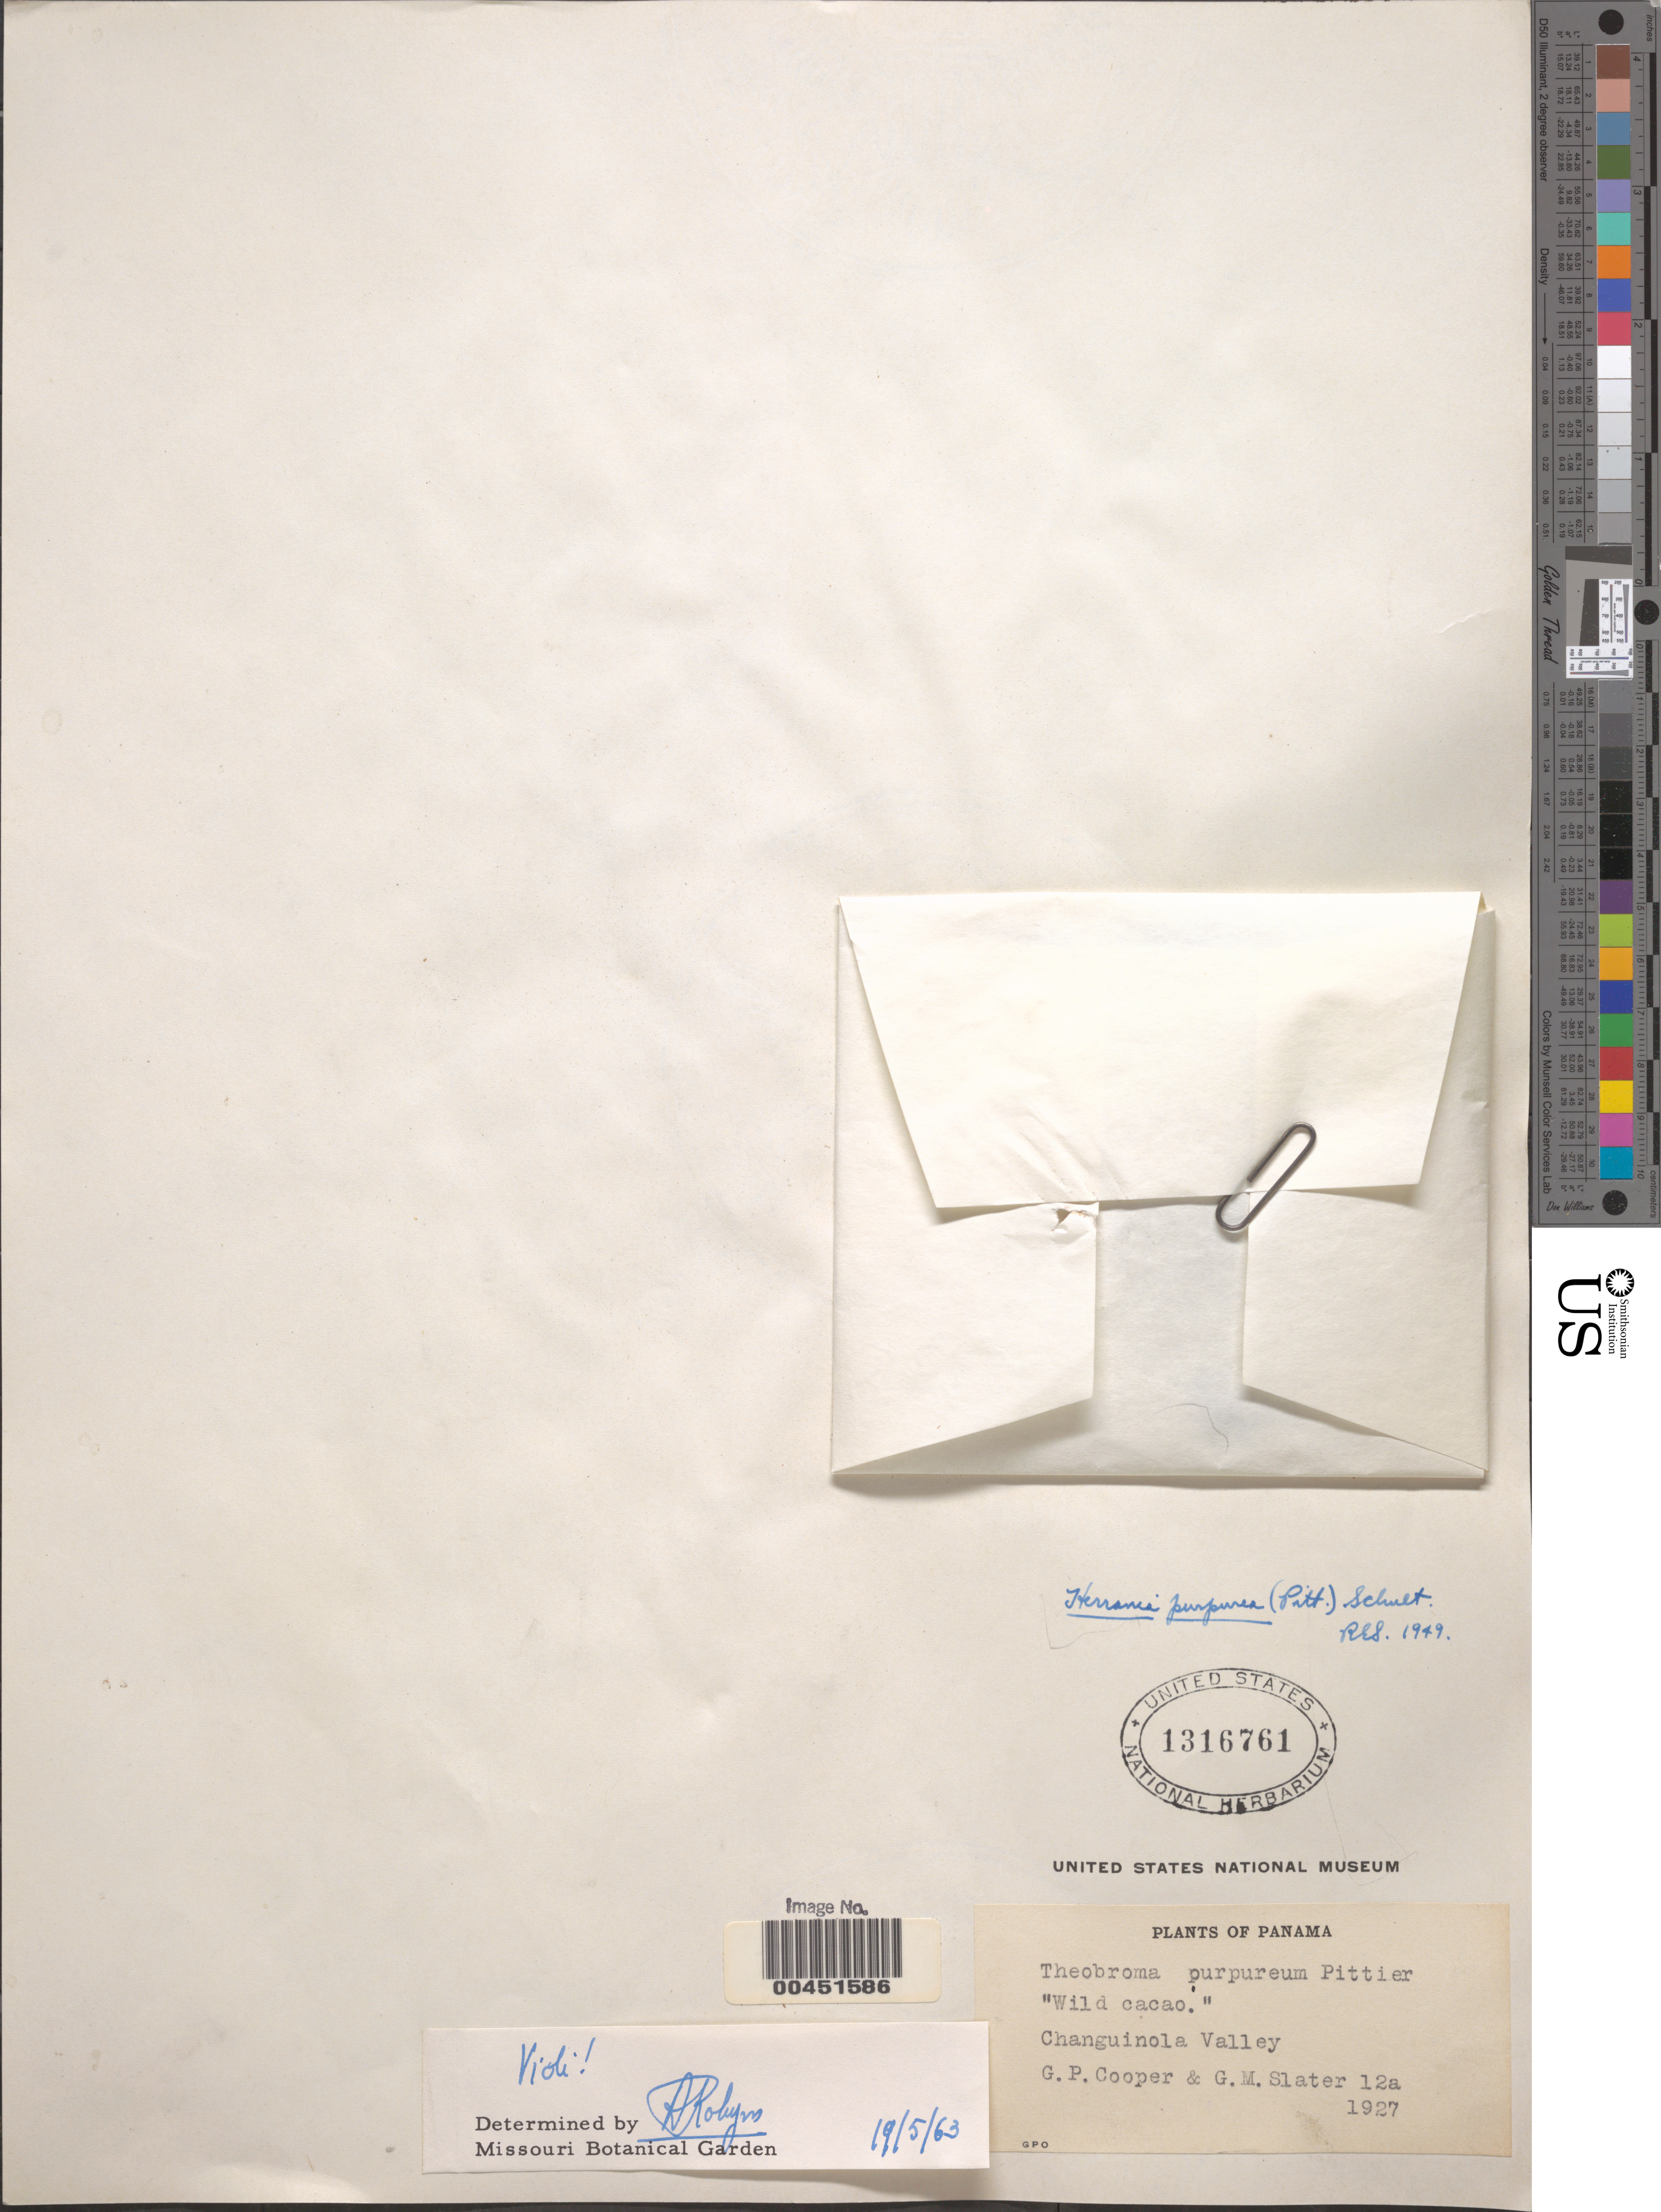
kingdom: Plantae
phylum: Tracheophyta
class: Magnoliopsida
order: Malvales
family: Malvaceae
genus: Theobroma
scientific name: Theobroma purpureum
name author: Pittier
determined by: Dorr, L. J., (BOT), Smithsonian Institution - National Museum of Natural History (UNITED STATES)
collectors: G. Cooper & G. Slater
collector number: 12a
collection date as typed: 1927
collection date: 1927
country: Panama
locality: Changuinola Valley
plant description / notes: Common name: Wild cacao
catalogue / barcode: US 1316761